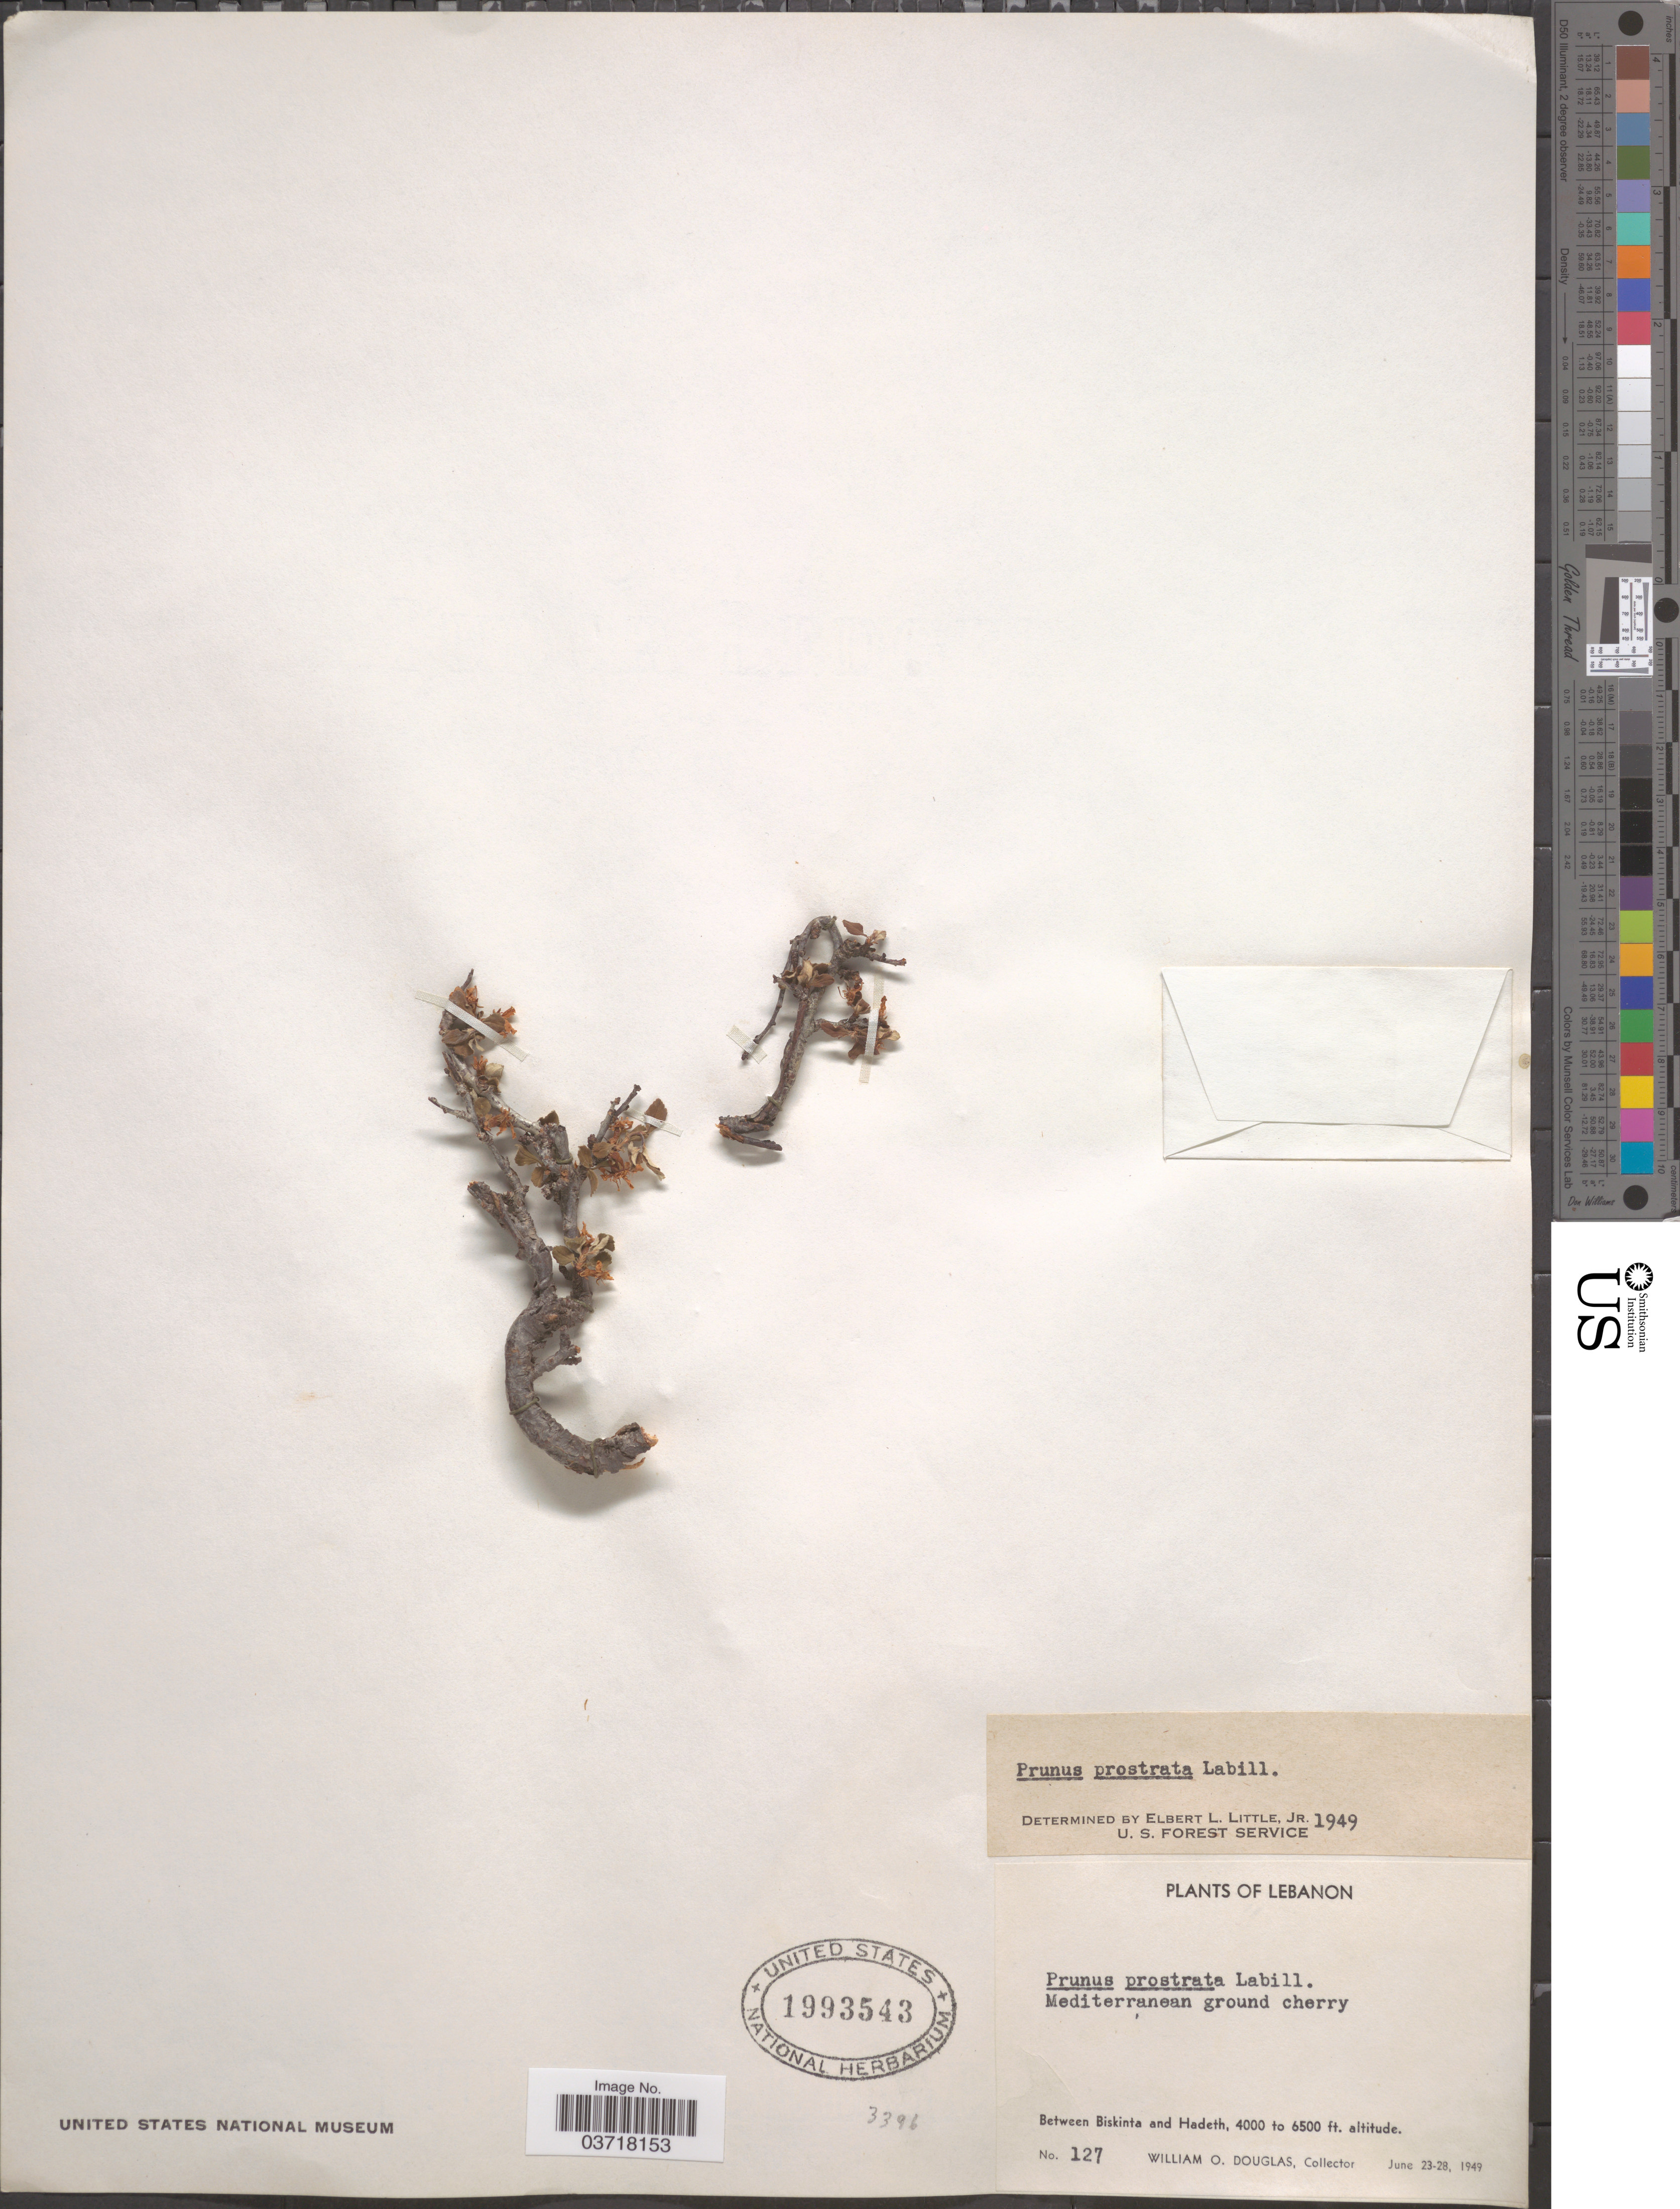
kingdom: Plantae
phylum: Tracheophyta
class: Magnoliopsida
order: Rosales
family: Rosaceae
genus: Prunus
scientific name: Prunus prostrata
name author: Labill.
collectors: W. Douglas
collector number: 127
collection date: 1949-06-23/1949-06-28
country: Lebanon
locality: Between Biskinta and Hadeth.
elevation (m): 1219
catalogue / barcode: US 1993543